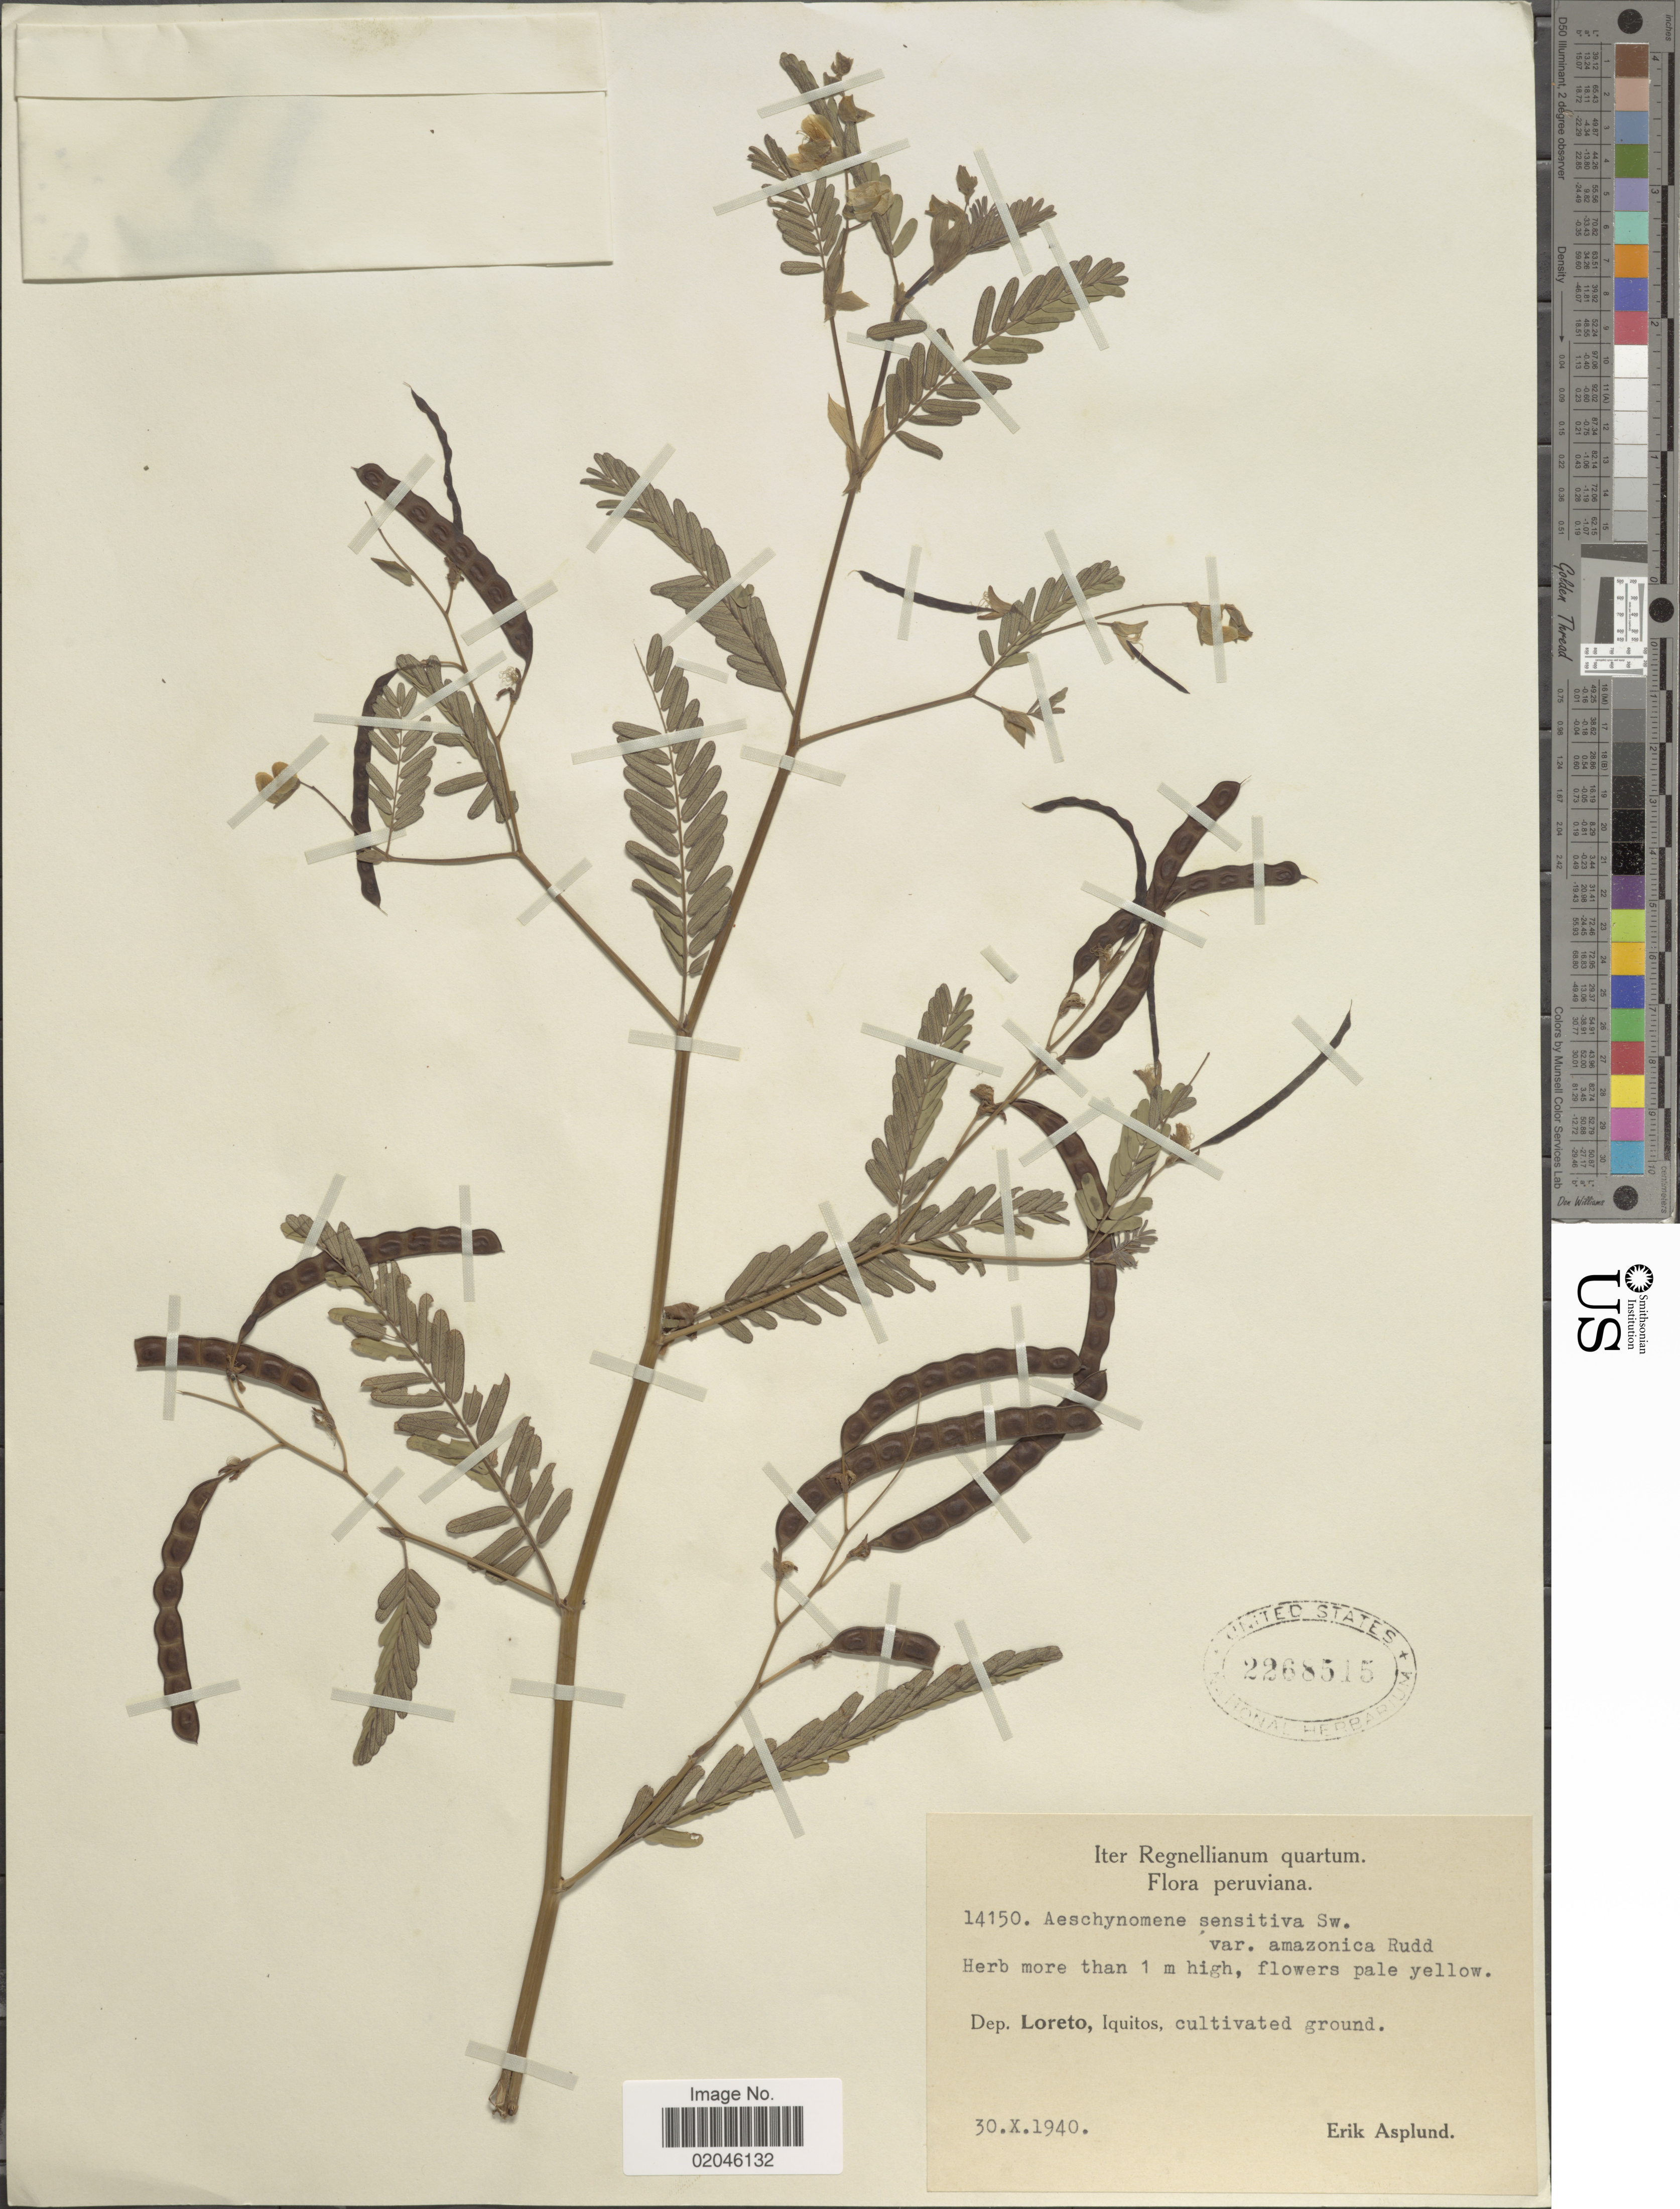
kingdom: Plantae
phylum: Tracheophyta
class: Magnoliopsida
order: Fabales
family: Fabaceae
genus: Aeschynomene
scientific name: Aeschynomene sensitiva var. amazonica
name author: Rudd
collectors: E. Asplund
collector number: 14150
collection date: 1940-10-30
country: Peru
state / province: Loreto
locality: Iquitos, cultivated ground.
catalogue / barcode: US 2268515